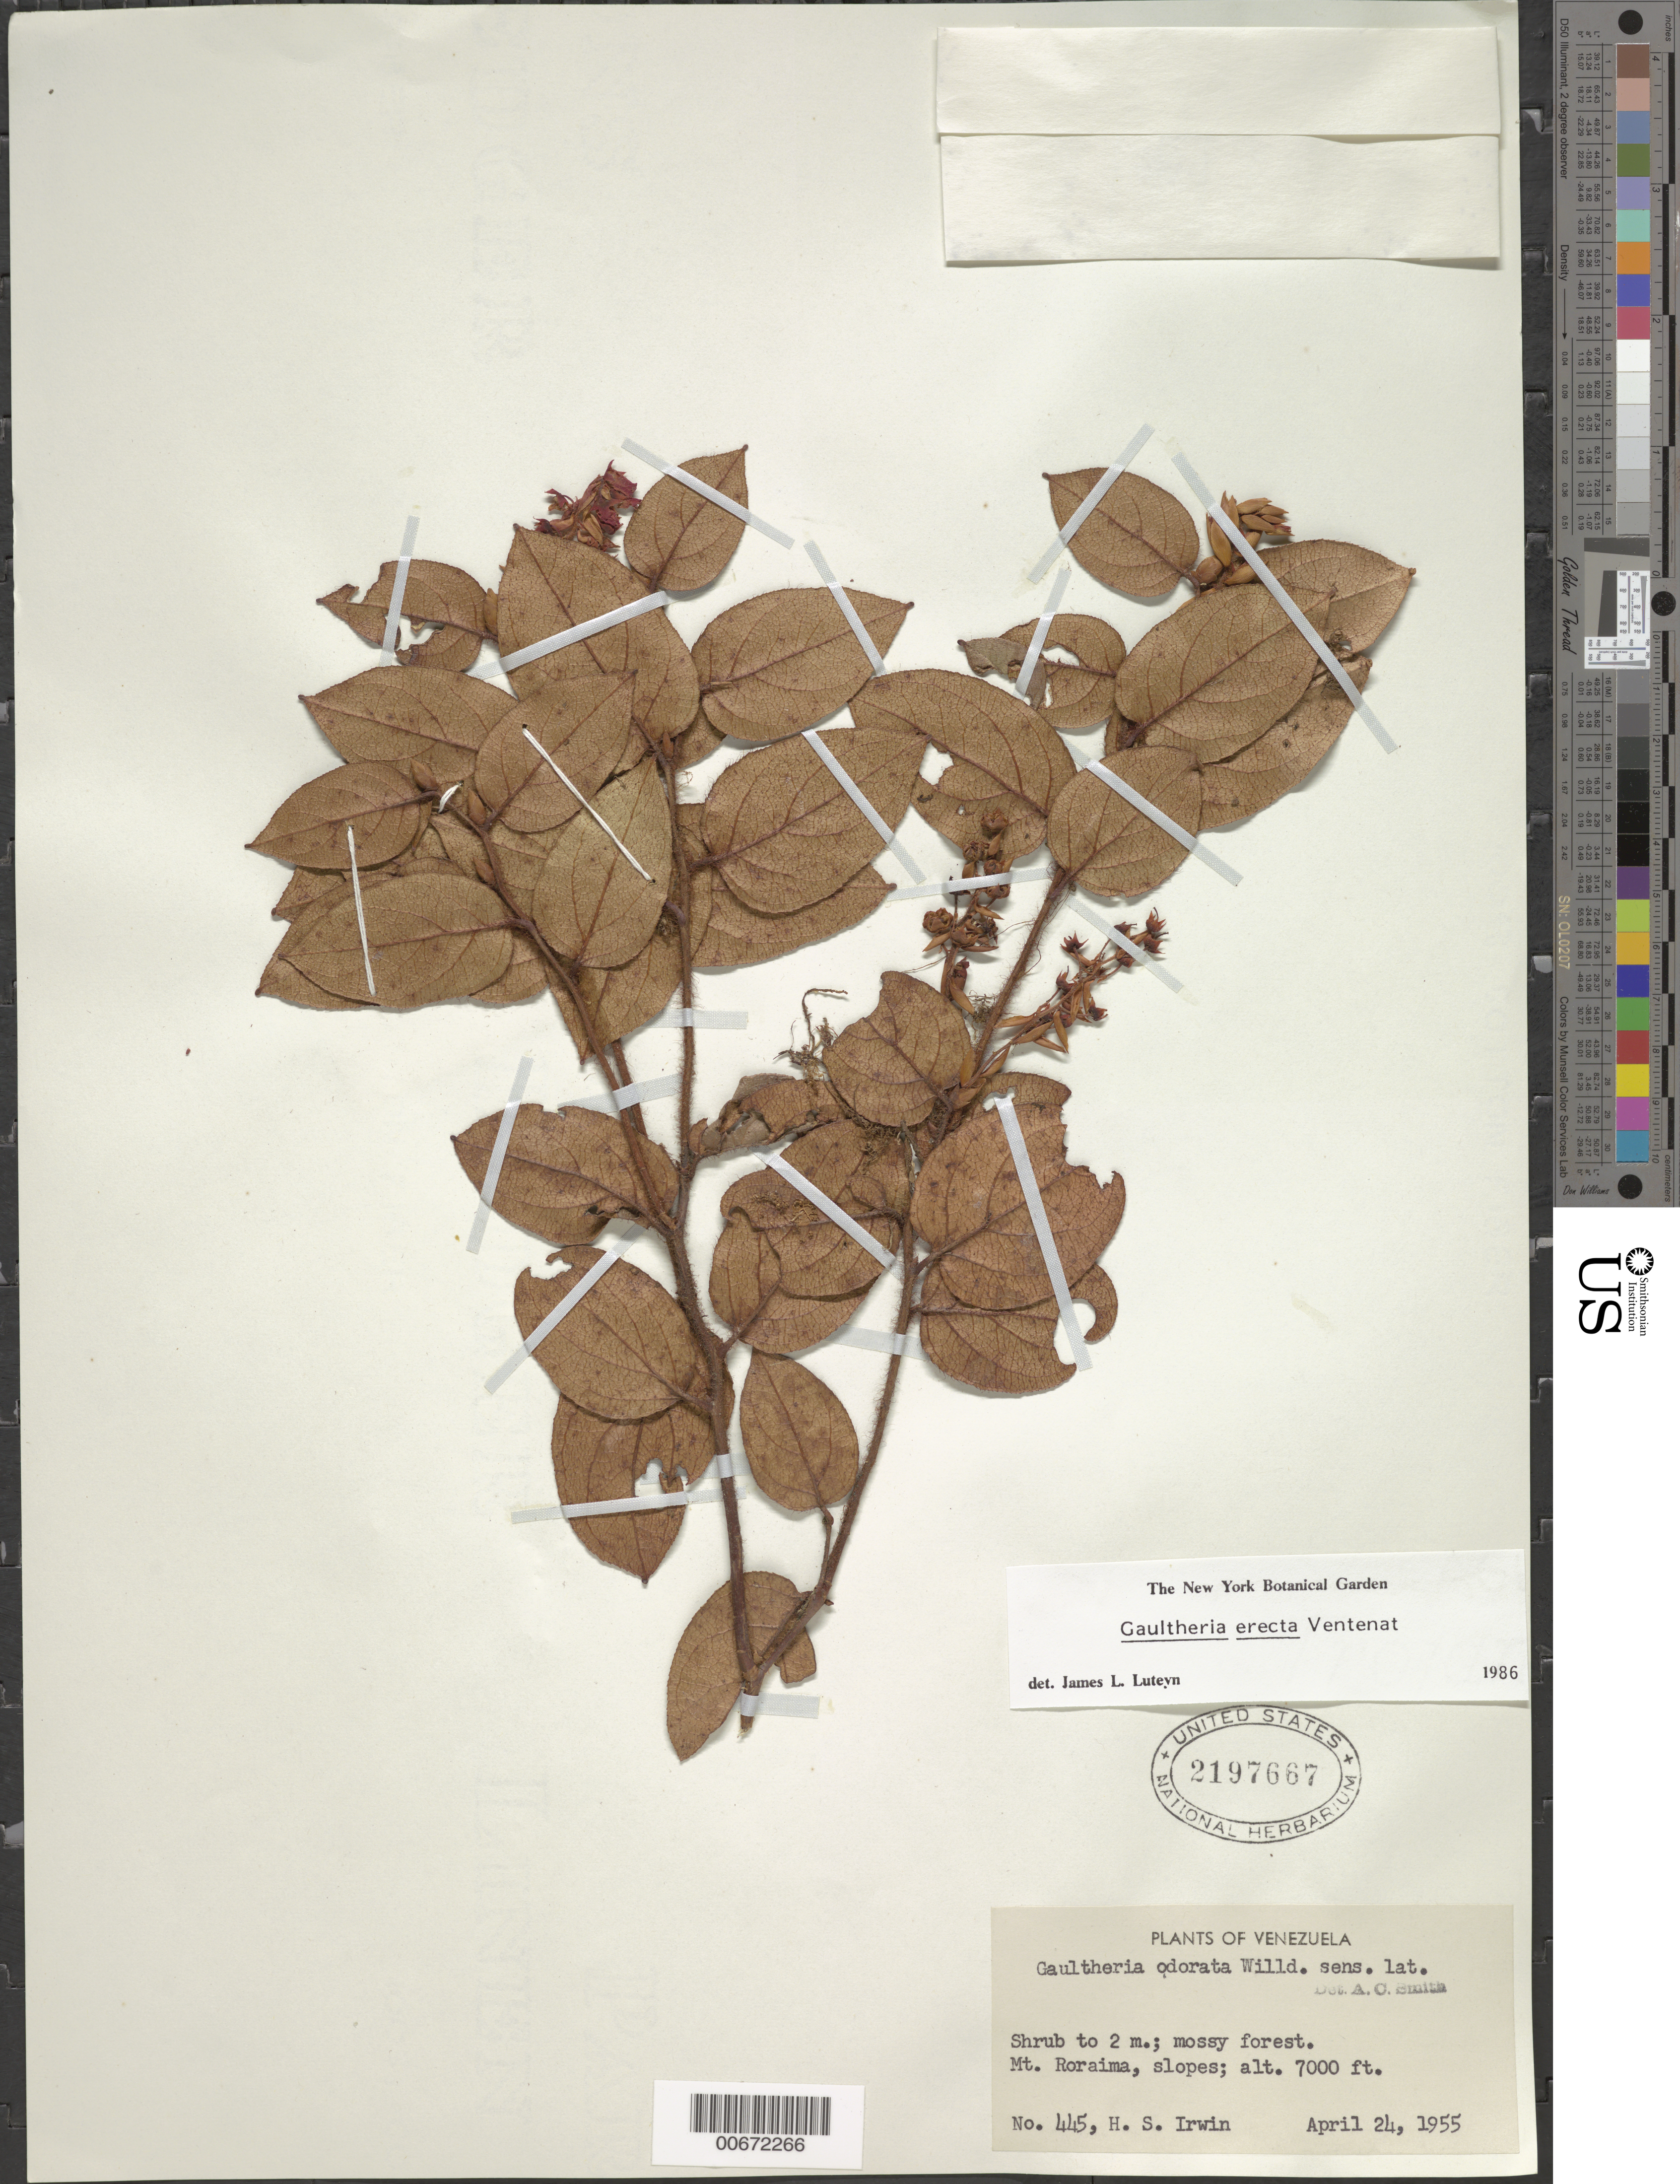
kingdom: Plantae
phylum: Tracheophyta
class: Magnoliopsida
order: Ericales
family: Ericaceae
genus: Gaultheria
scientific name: Gaultheria erecta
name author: Vent.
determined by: Luteyn, J. L.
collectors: H. Irwin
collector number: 445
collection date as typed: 24-Apr-55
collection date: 1955-04-24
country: Venezuela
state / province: Bolívar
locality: Mt. Roraima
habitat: Mossy forest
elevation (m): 2134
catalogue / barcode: US 2197667